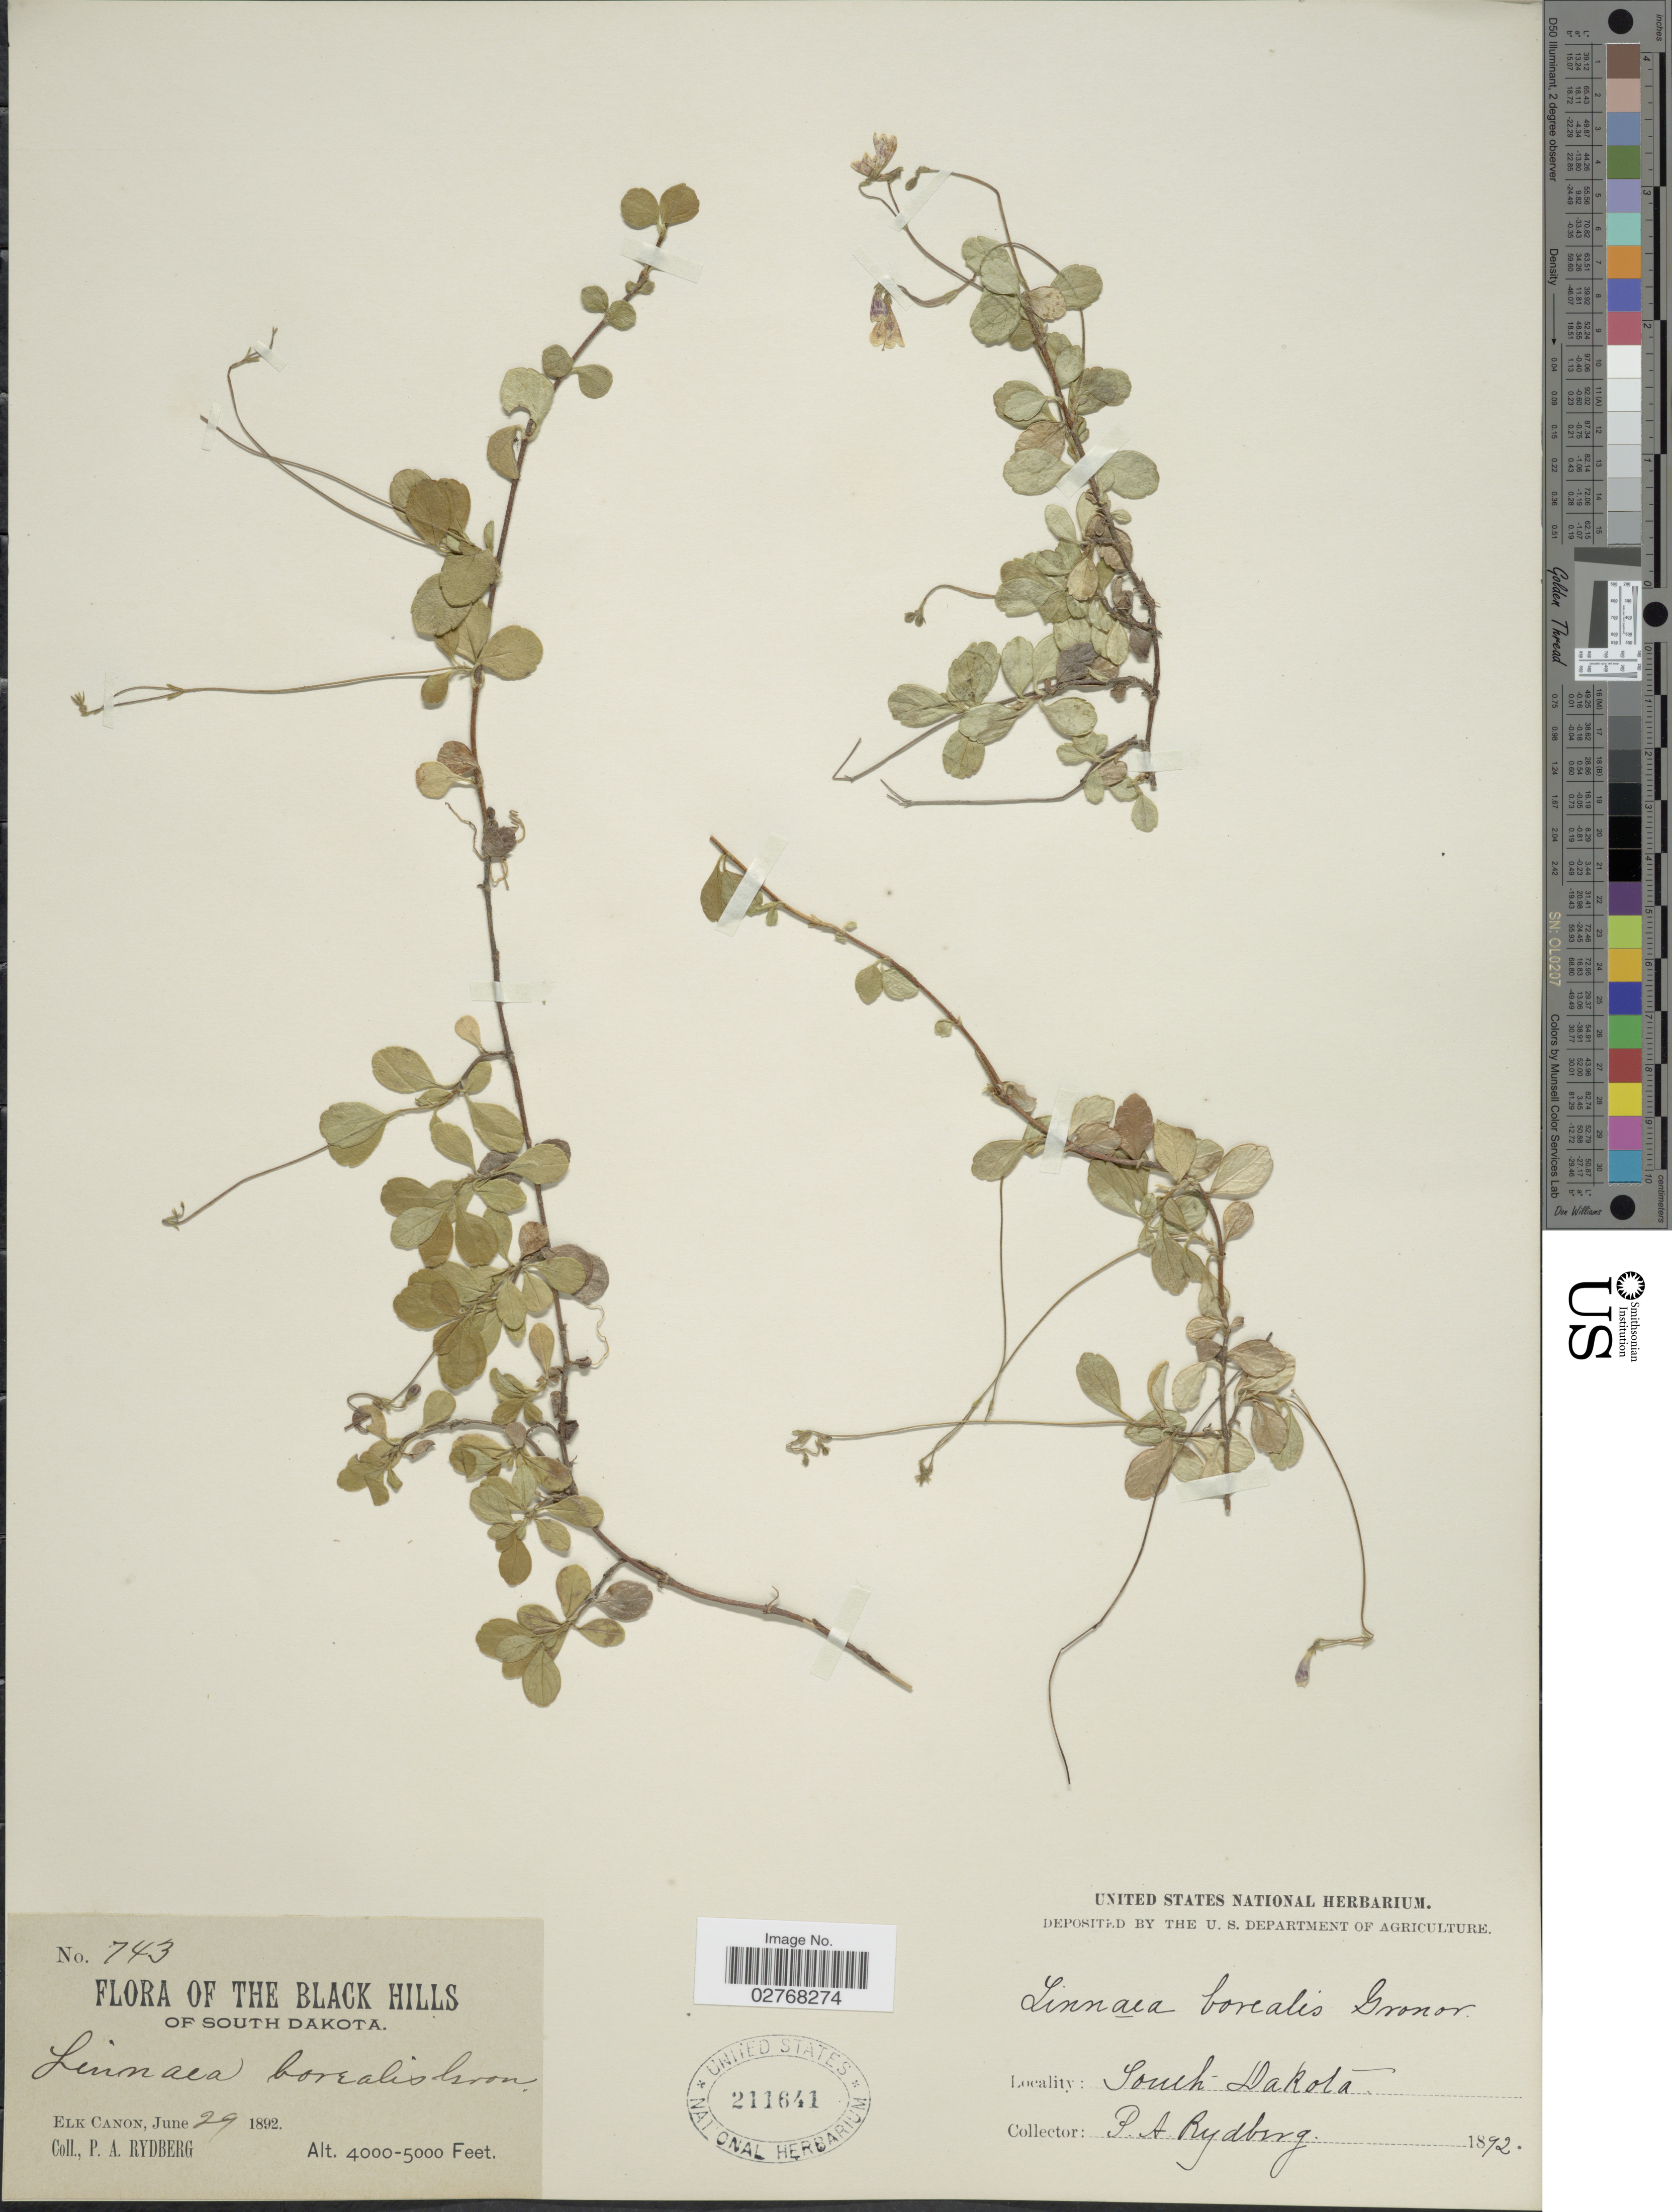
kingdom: Plantae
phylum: Tracheophyta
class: Magnoliopsida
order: Dipsacales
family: Caprifoliaceae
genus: Linnaea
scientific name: Linnaea borealis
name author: L.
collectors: P. A. Rydberg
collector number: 743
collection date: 1892-06-29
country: United States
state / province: South Dakota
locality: The Black Hills. Elk Canon.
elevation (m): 1219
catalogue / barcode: US 211641